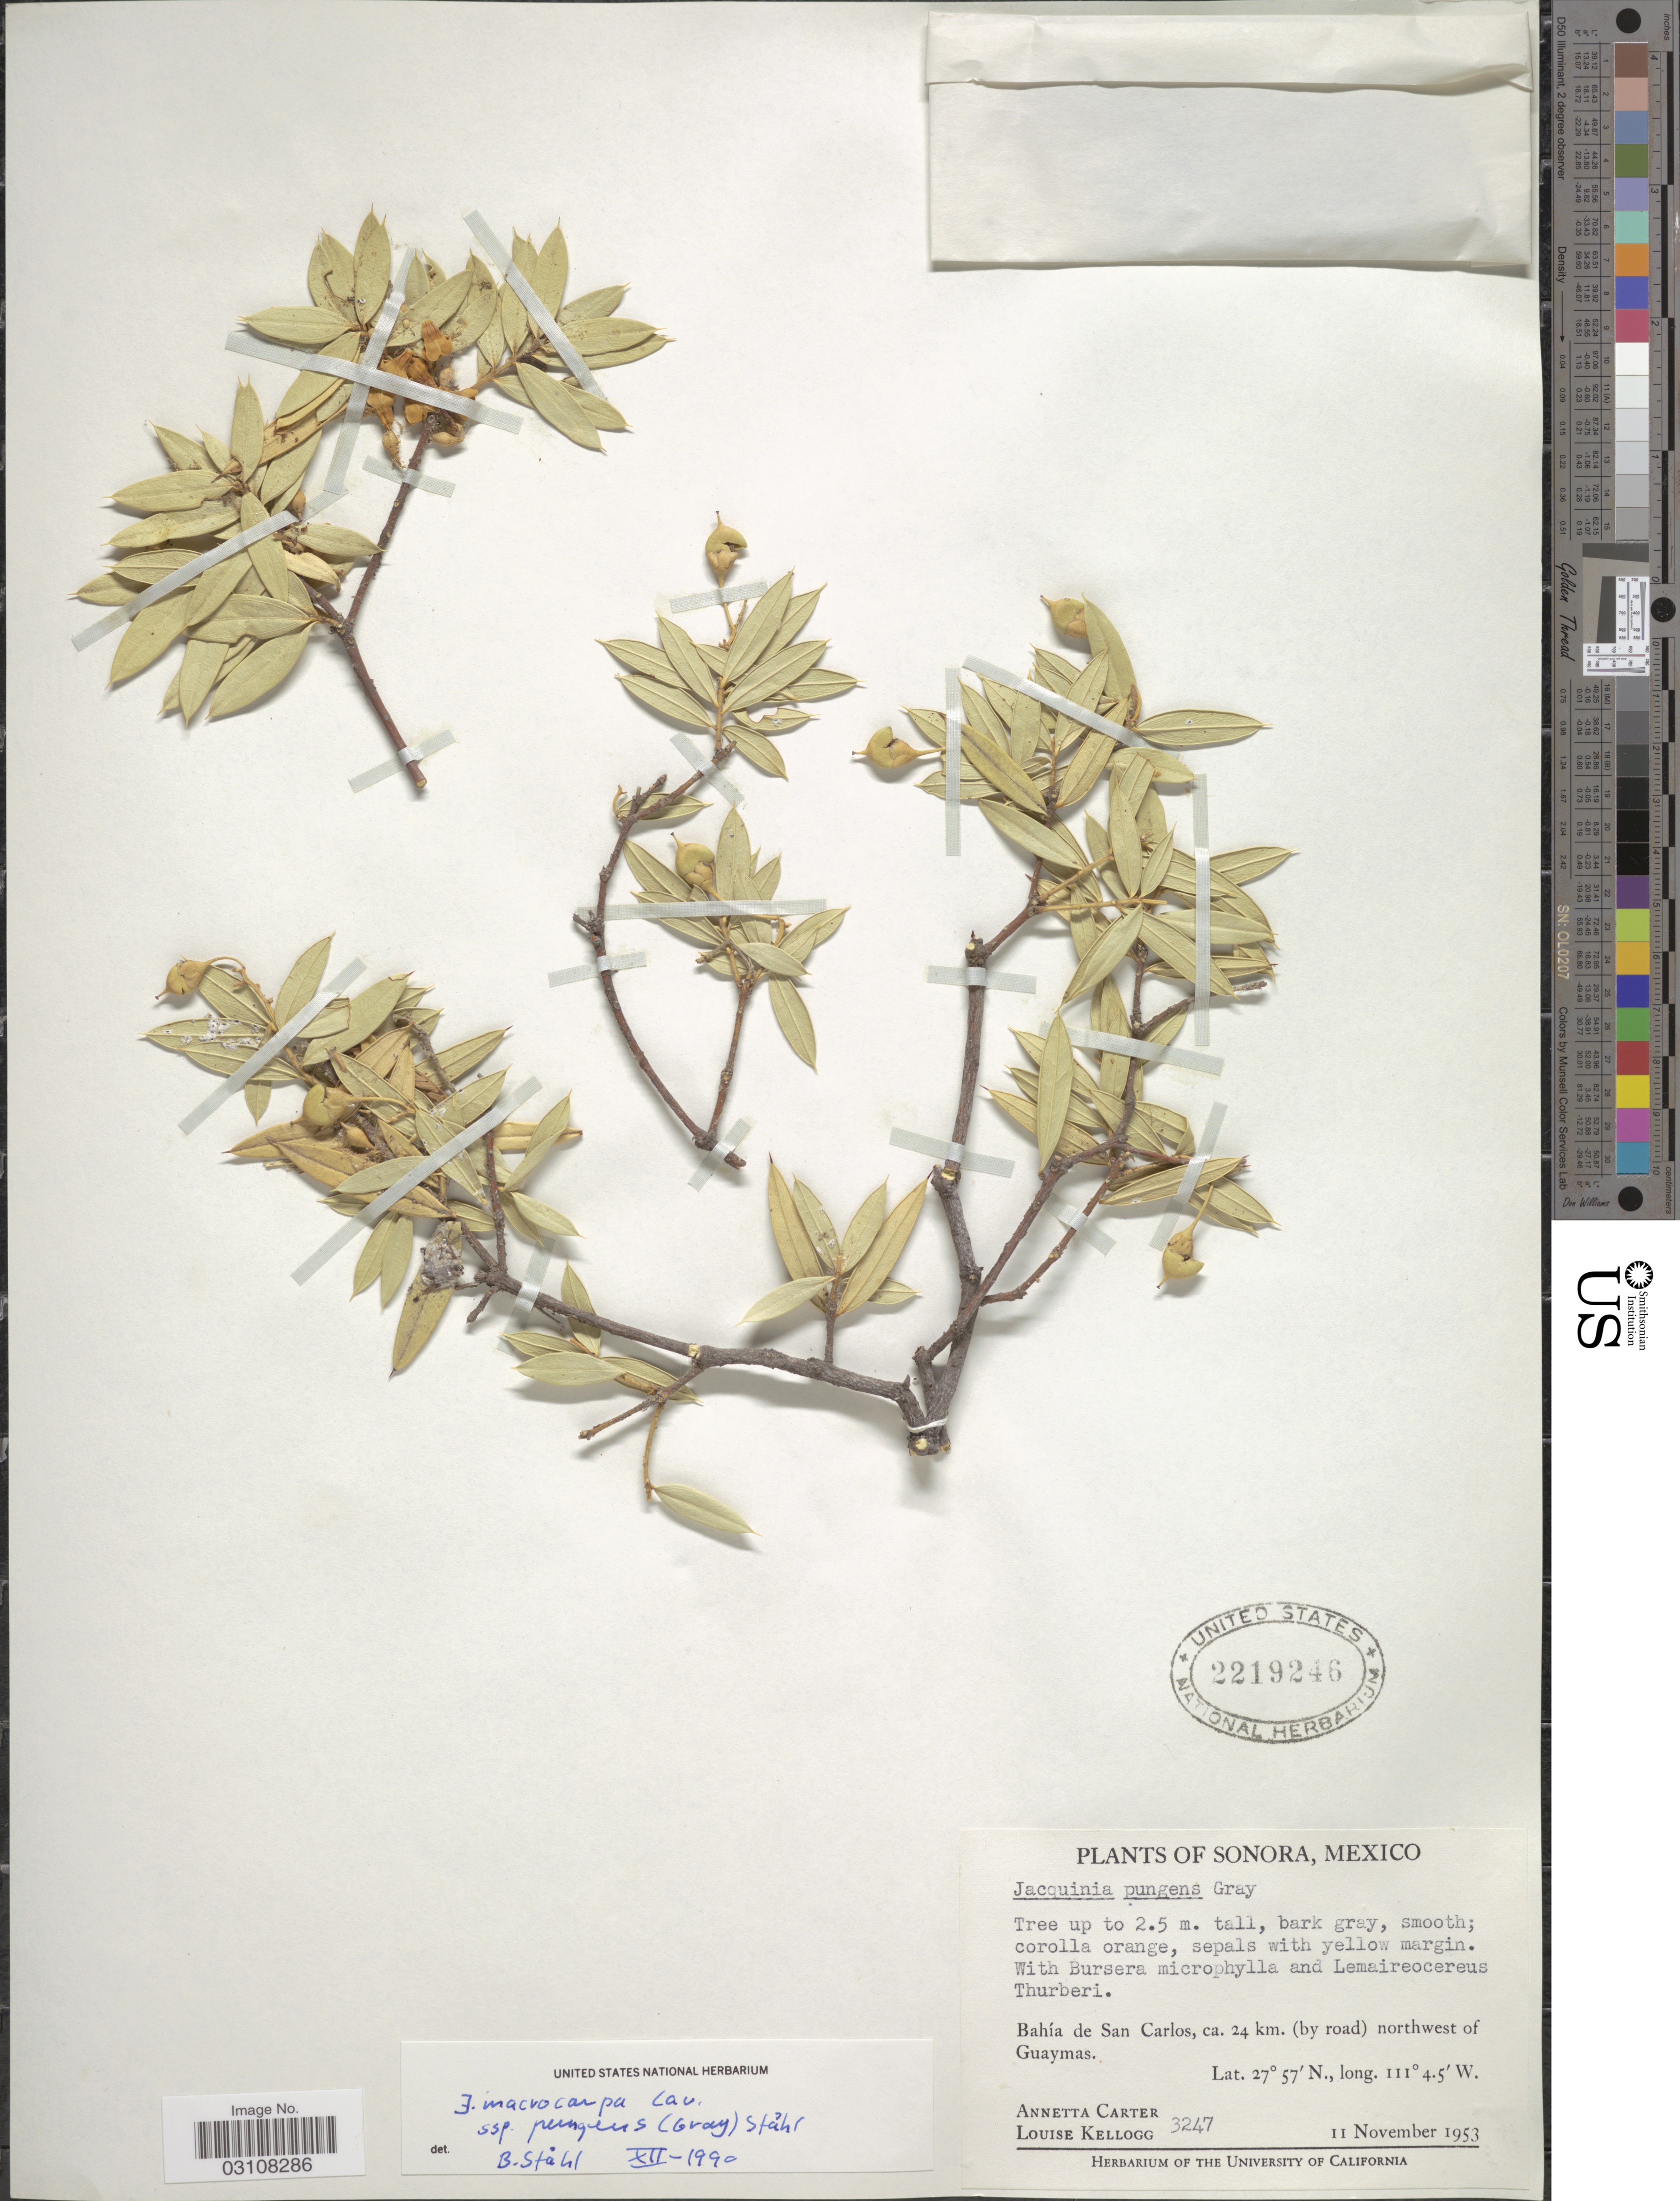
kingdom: Plantae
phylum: Tracheophyta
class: Magnoliopsida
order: Ericales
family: Primulaceae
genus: Jacquinia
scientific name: Jacquinia macrocarpa subsp. pungens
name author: Cav.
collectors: A. Carter & L. Kellogg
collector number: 3247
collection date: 1953-11-11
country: Mexico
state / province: Sonora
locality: Bahiía de San Carlos, ca. 24 km. (by road) northwest of Guaymas.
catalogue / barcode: US 2219246